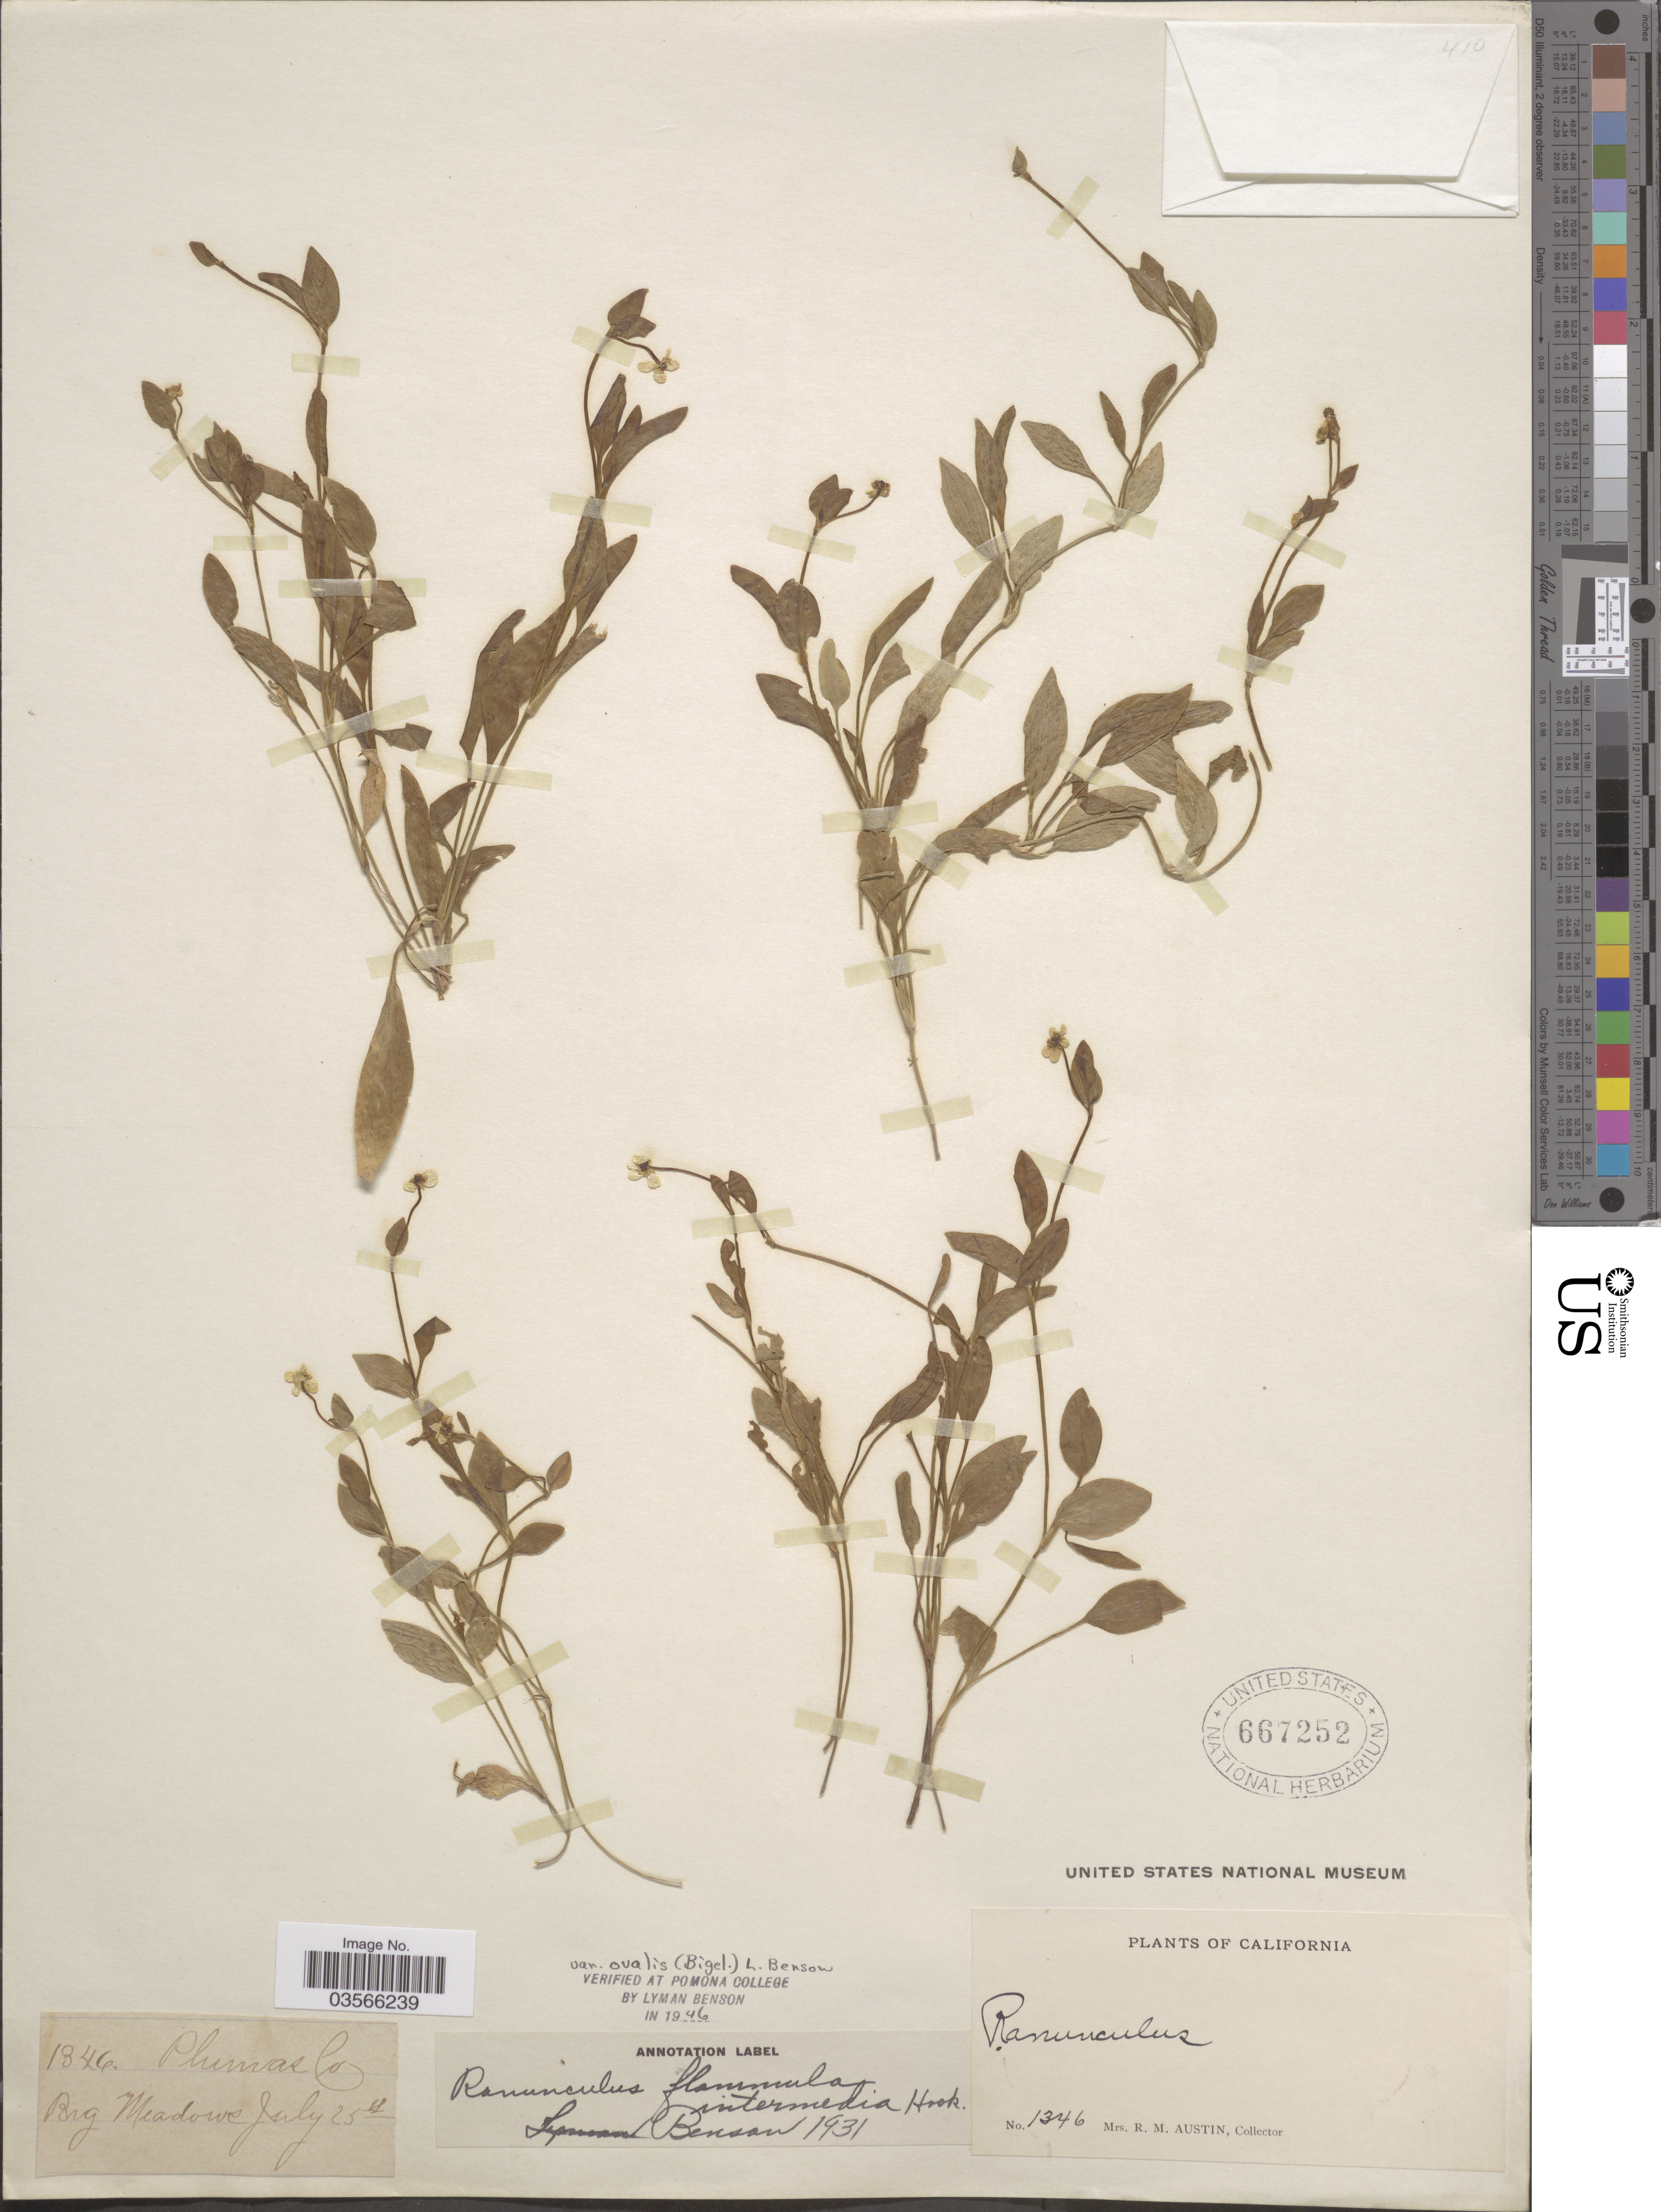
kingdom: Plantae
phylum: Tracheophyta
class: Magnoliopsida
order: Ranunculales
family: Ranunculaceae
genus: Ranunculus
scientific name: Ranunculus flammula var. ovalis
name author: (J.M. Bigelow) L.D. Benson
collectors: R. Austin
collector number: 1346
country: United States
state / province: California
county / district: Plumas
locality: Plumas Co, Big Meadows.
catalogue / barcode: US 667252